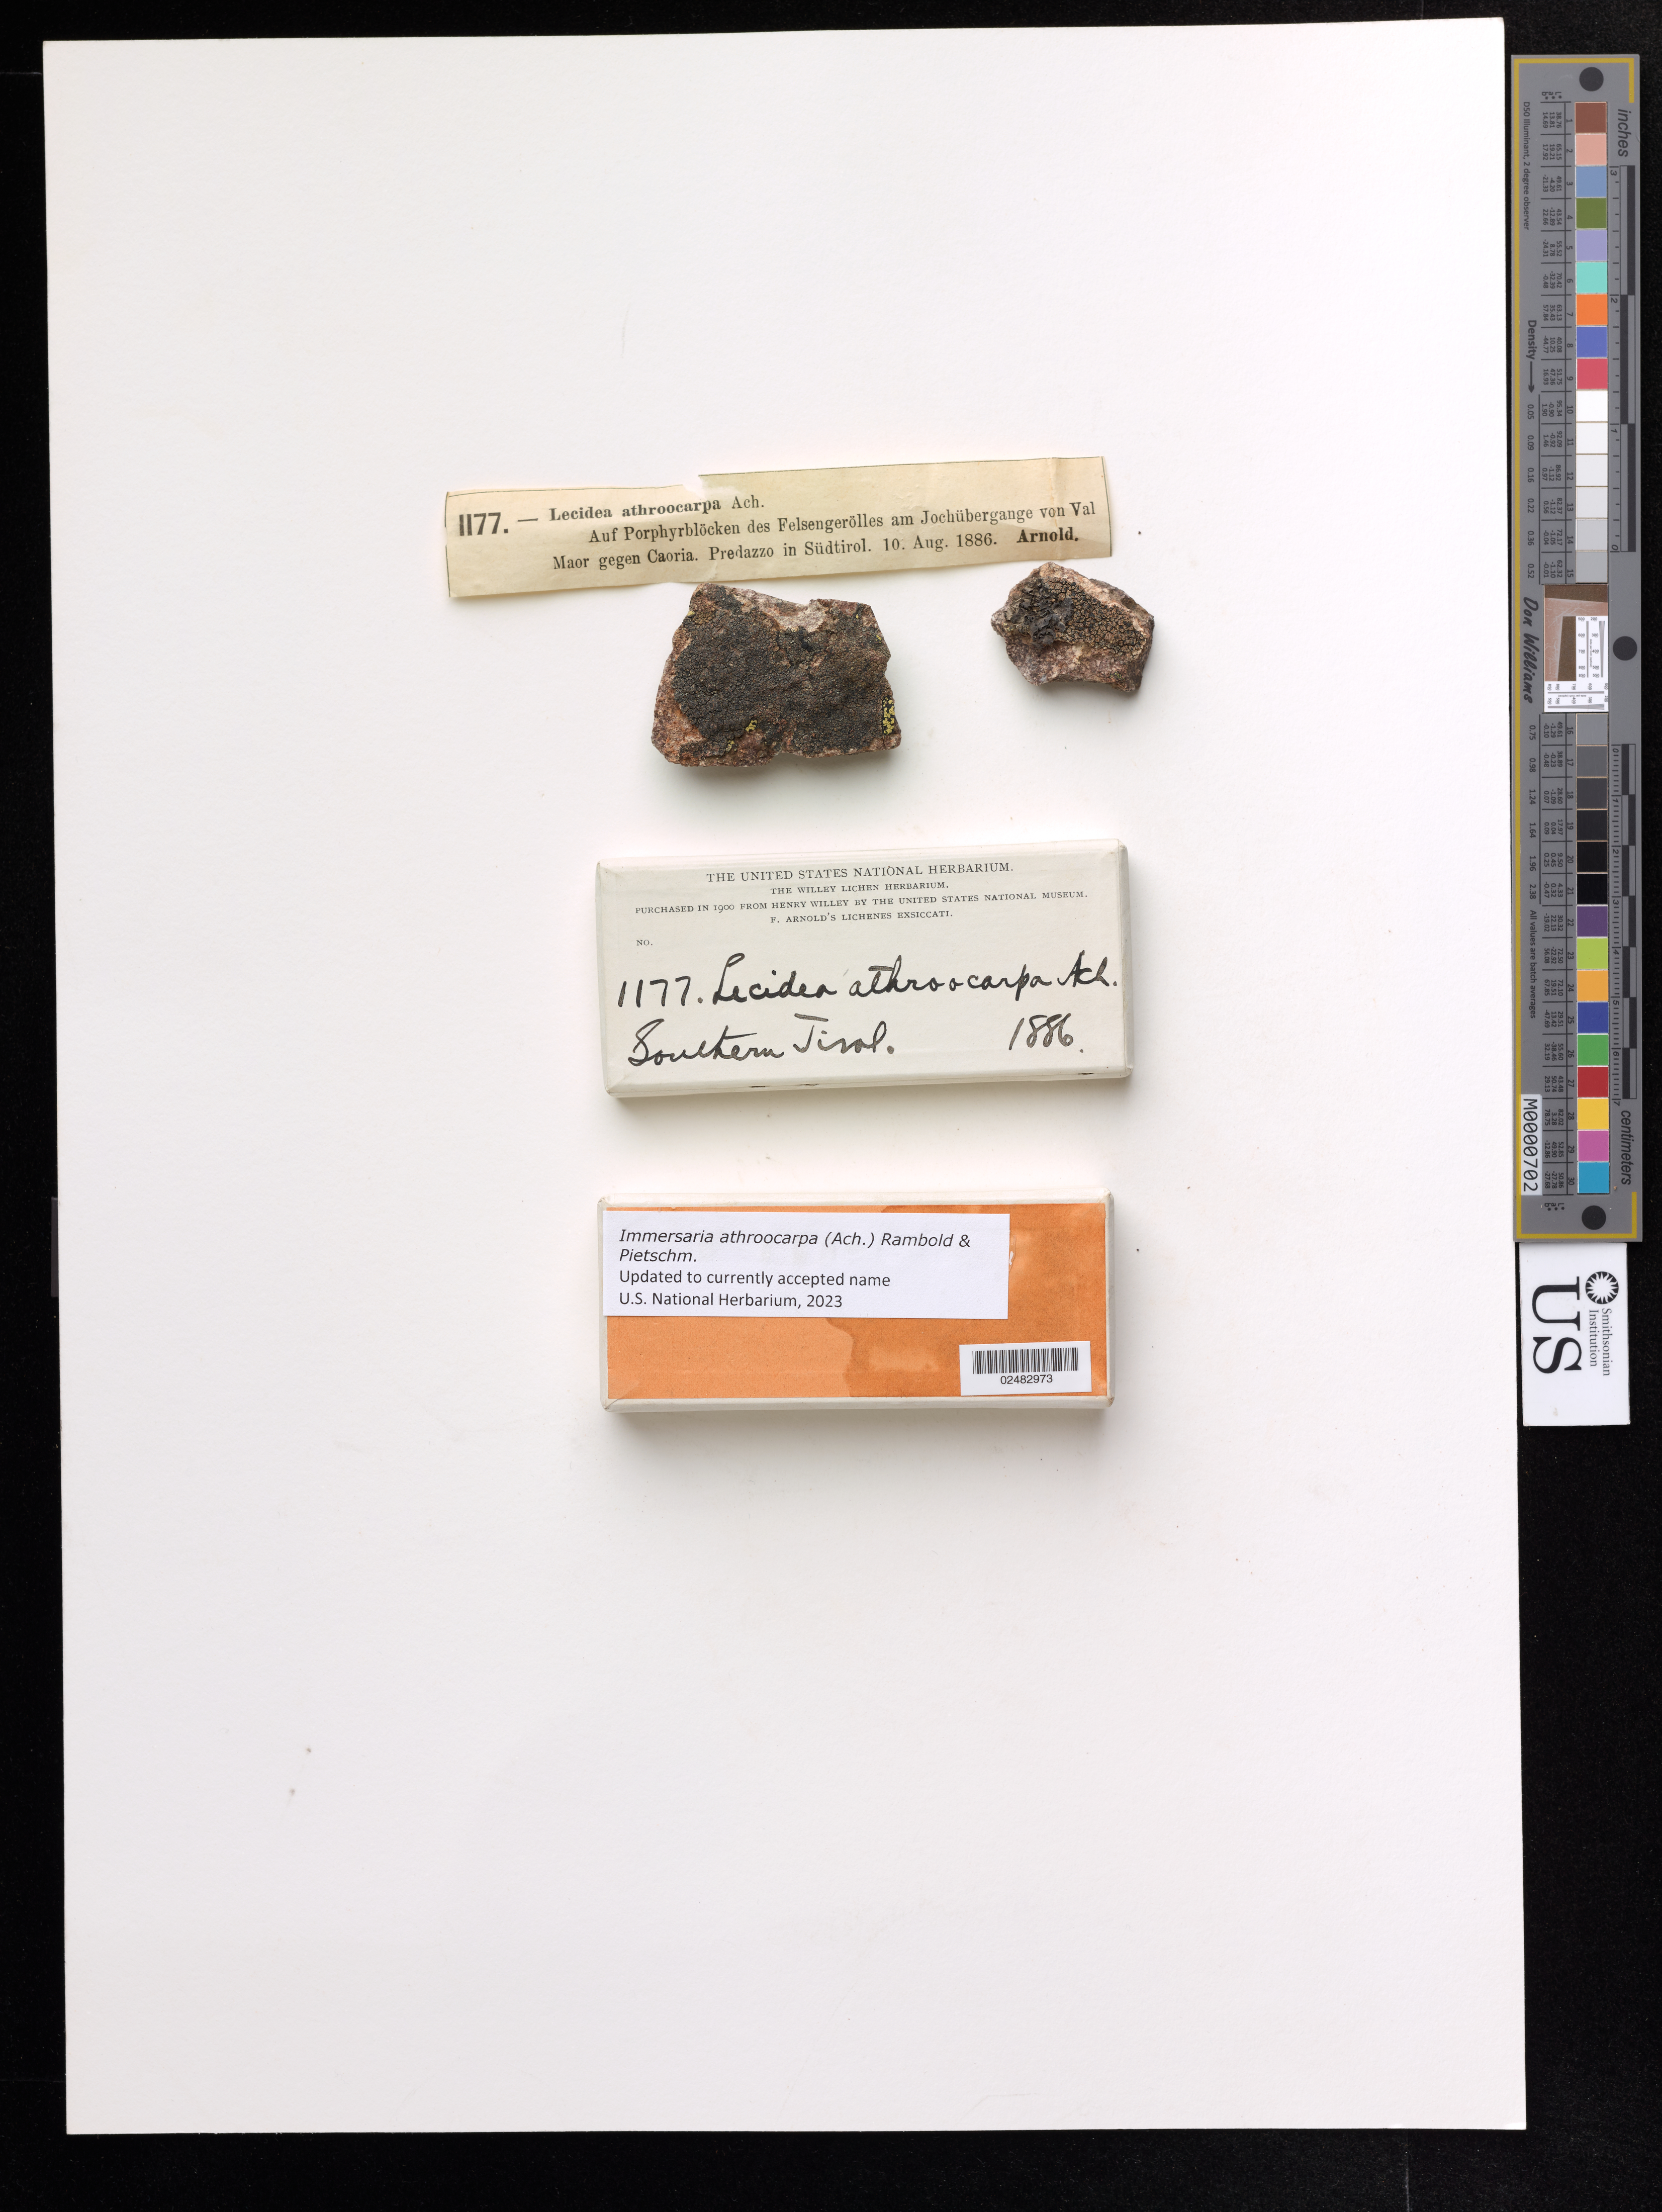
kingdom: Fungi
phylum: Ascomycota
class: Lecanoromycetes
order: Lecideales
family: Lecideaceae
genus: Immersaria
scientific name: Immersaria athroocarpa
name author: (Ach.) Rambold & Pietschm.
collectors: -. Arnold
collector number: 1177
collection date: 1886-08-10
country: Italy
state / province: Trentino-Alto Adige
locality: Auf Porphyrblocken des Felsengerolles am Jochubergange von Val Maor gegen Caoria. Predazzo in Sudrirol